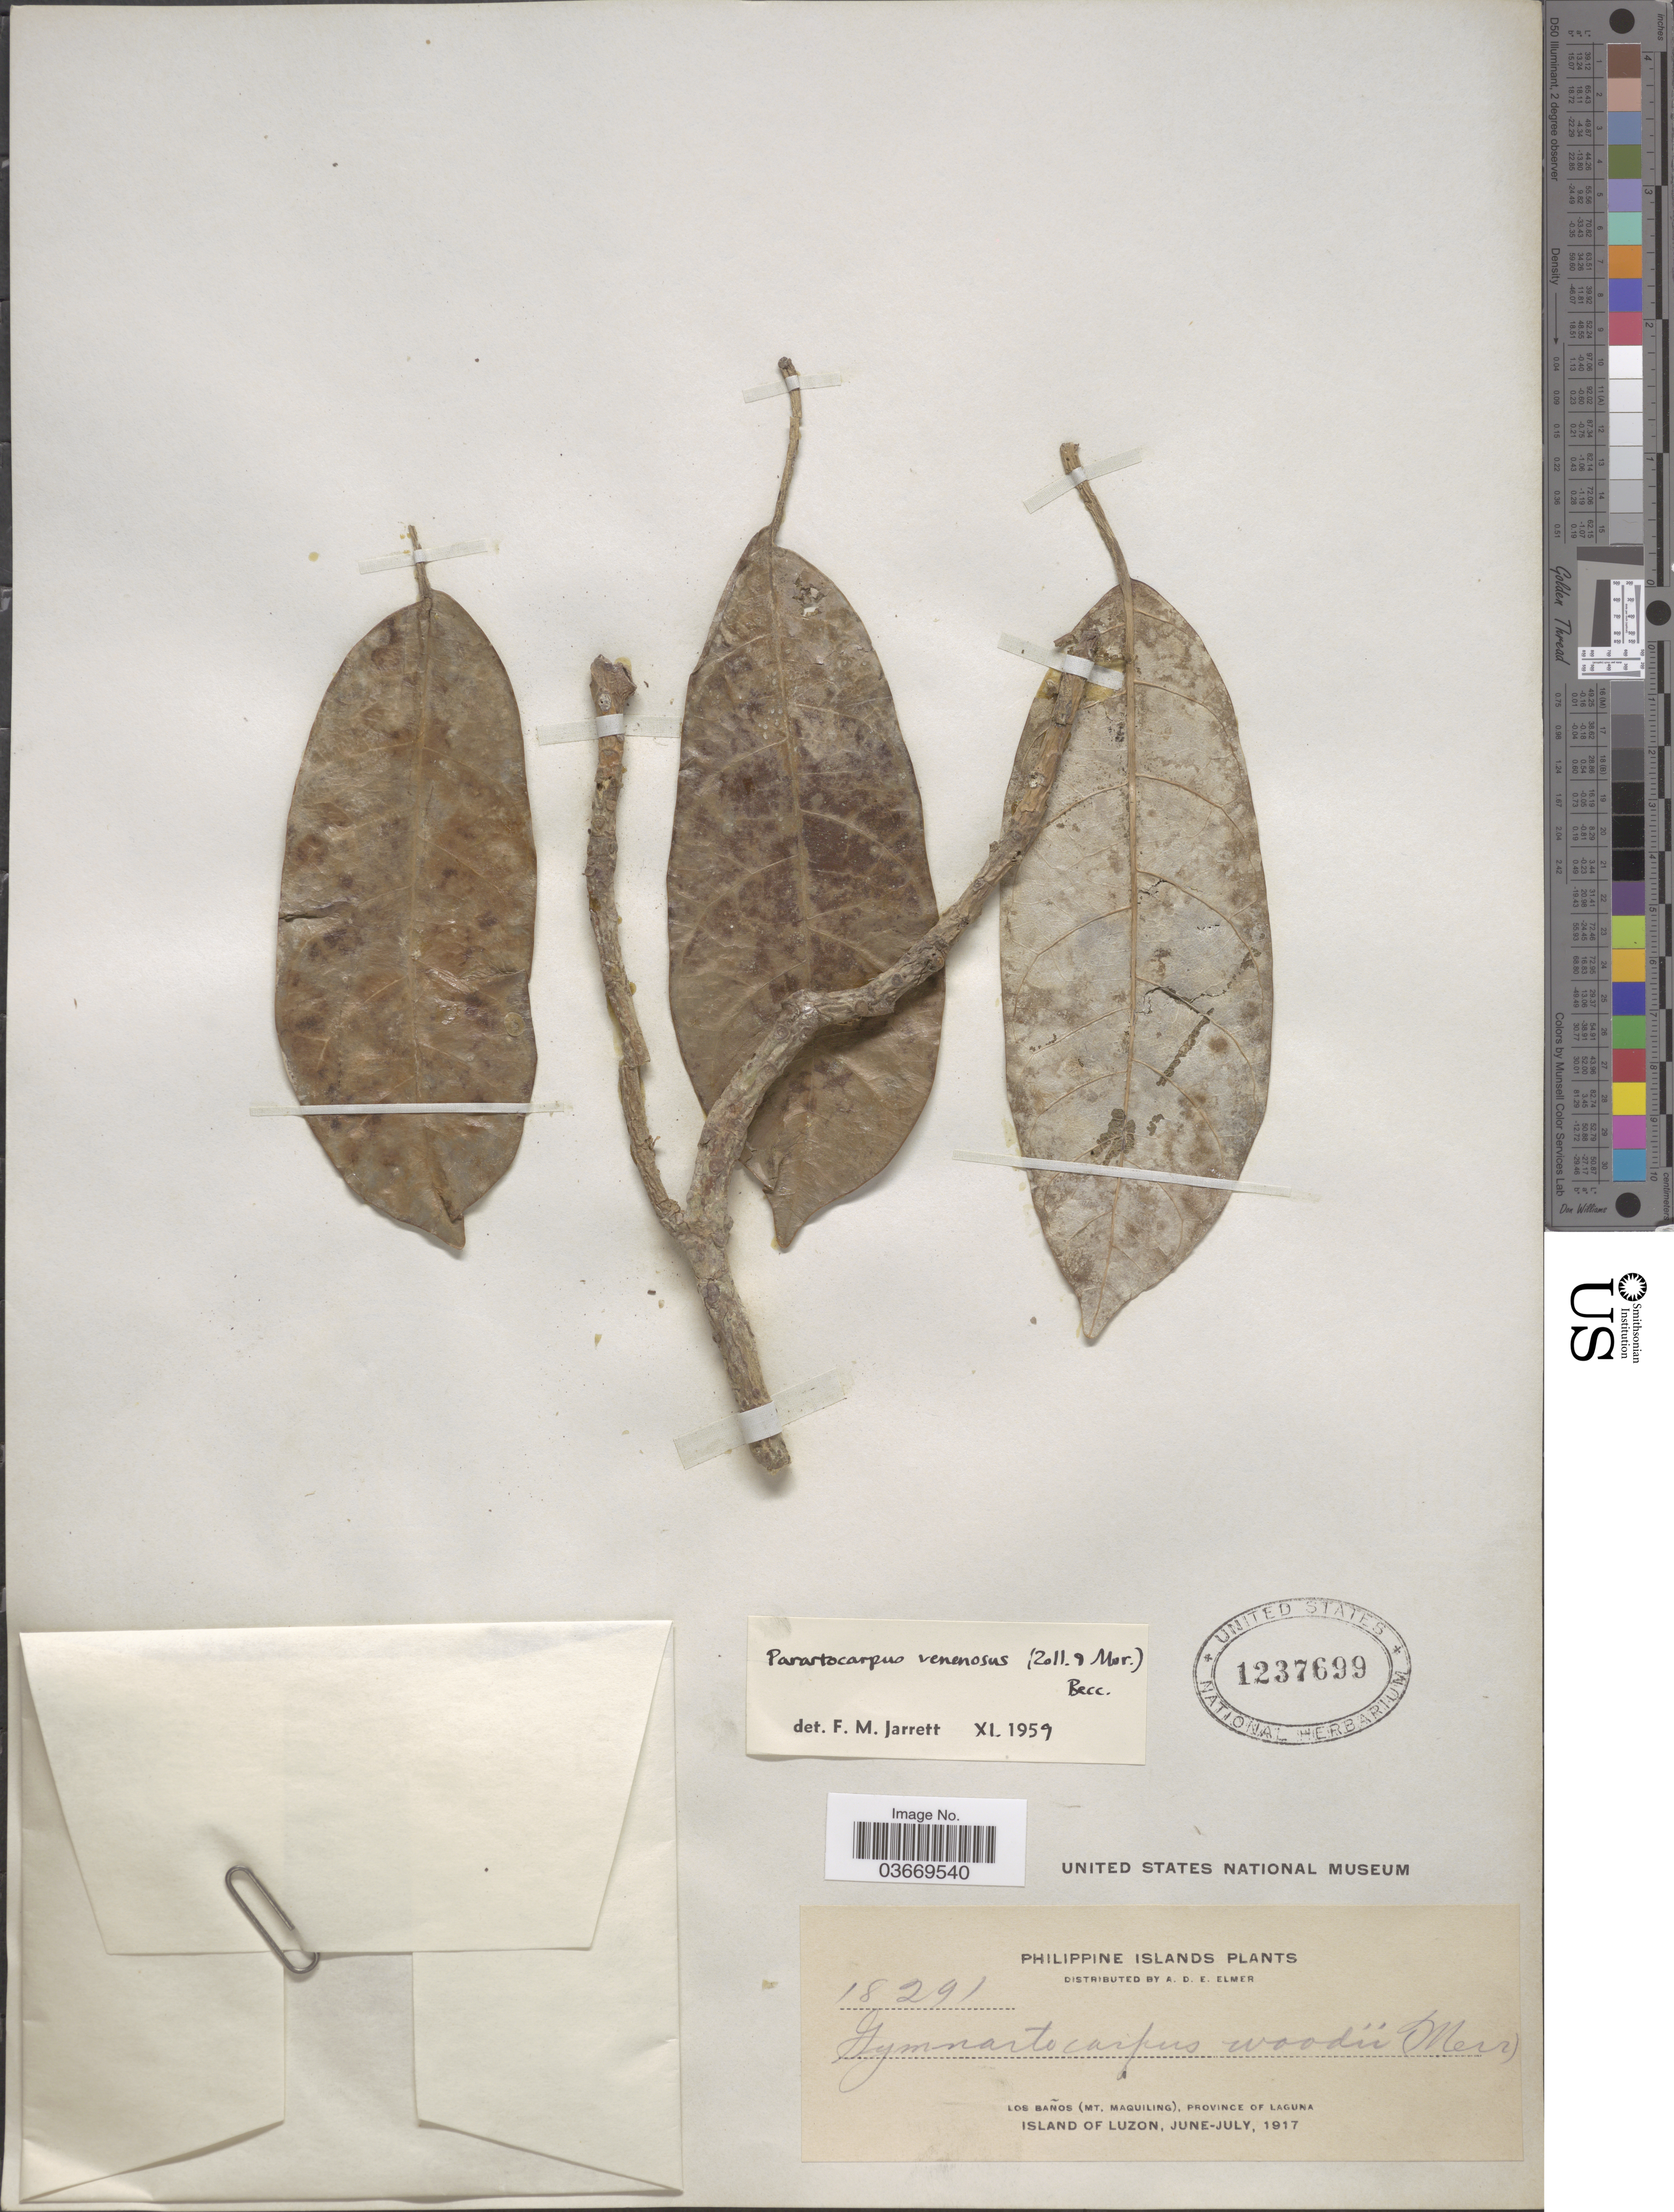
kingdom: Plantae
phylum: Tracheophyta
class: Magnoliopsida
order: Rosales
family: Moraceae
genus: Parartocarpus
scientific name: Parartocarpus venenosus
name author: (Zoll. & Moritzi) Becc.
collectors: A. D. E. Elmer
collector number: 18291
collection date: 1917-06/1917-07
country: Philippines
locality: Philippine Islands. Los Baños (Mt. Maquiling), Province of Laguna.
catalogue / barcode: US 1237699